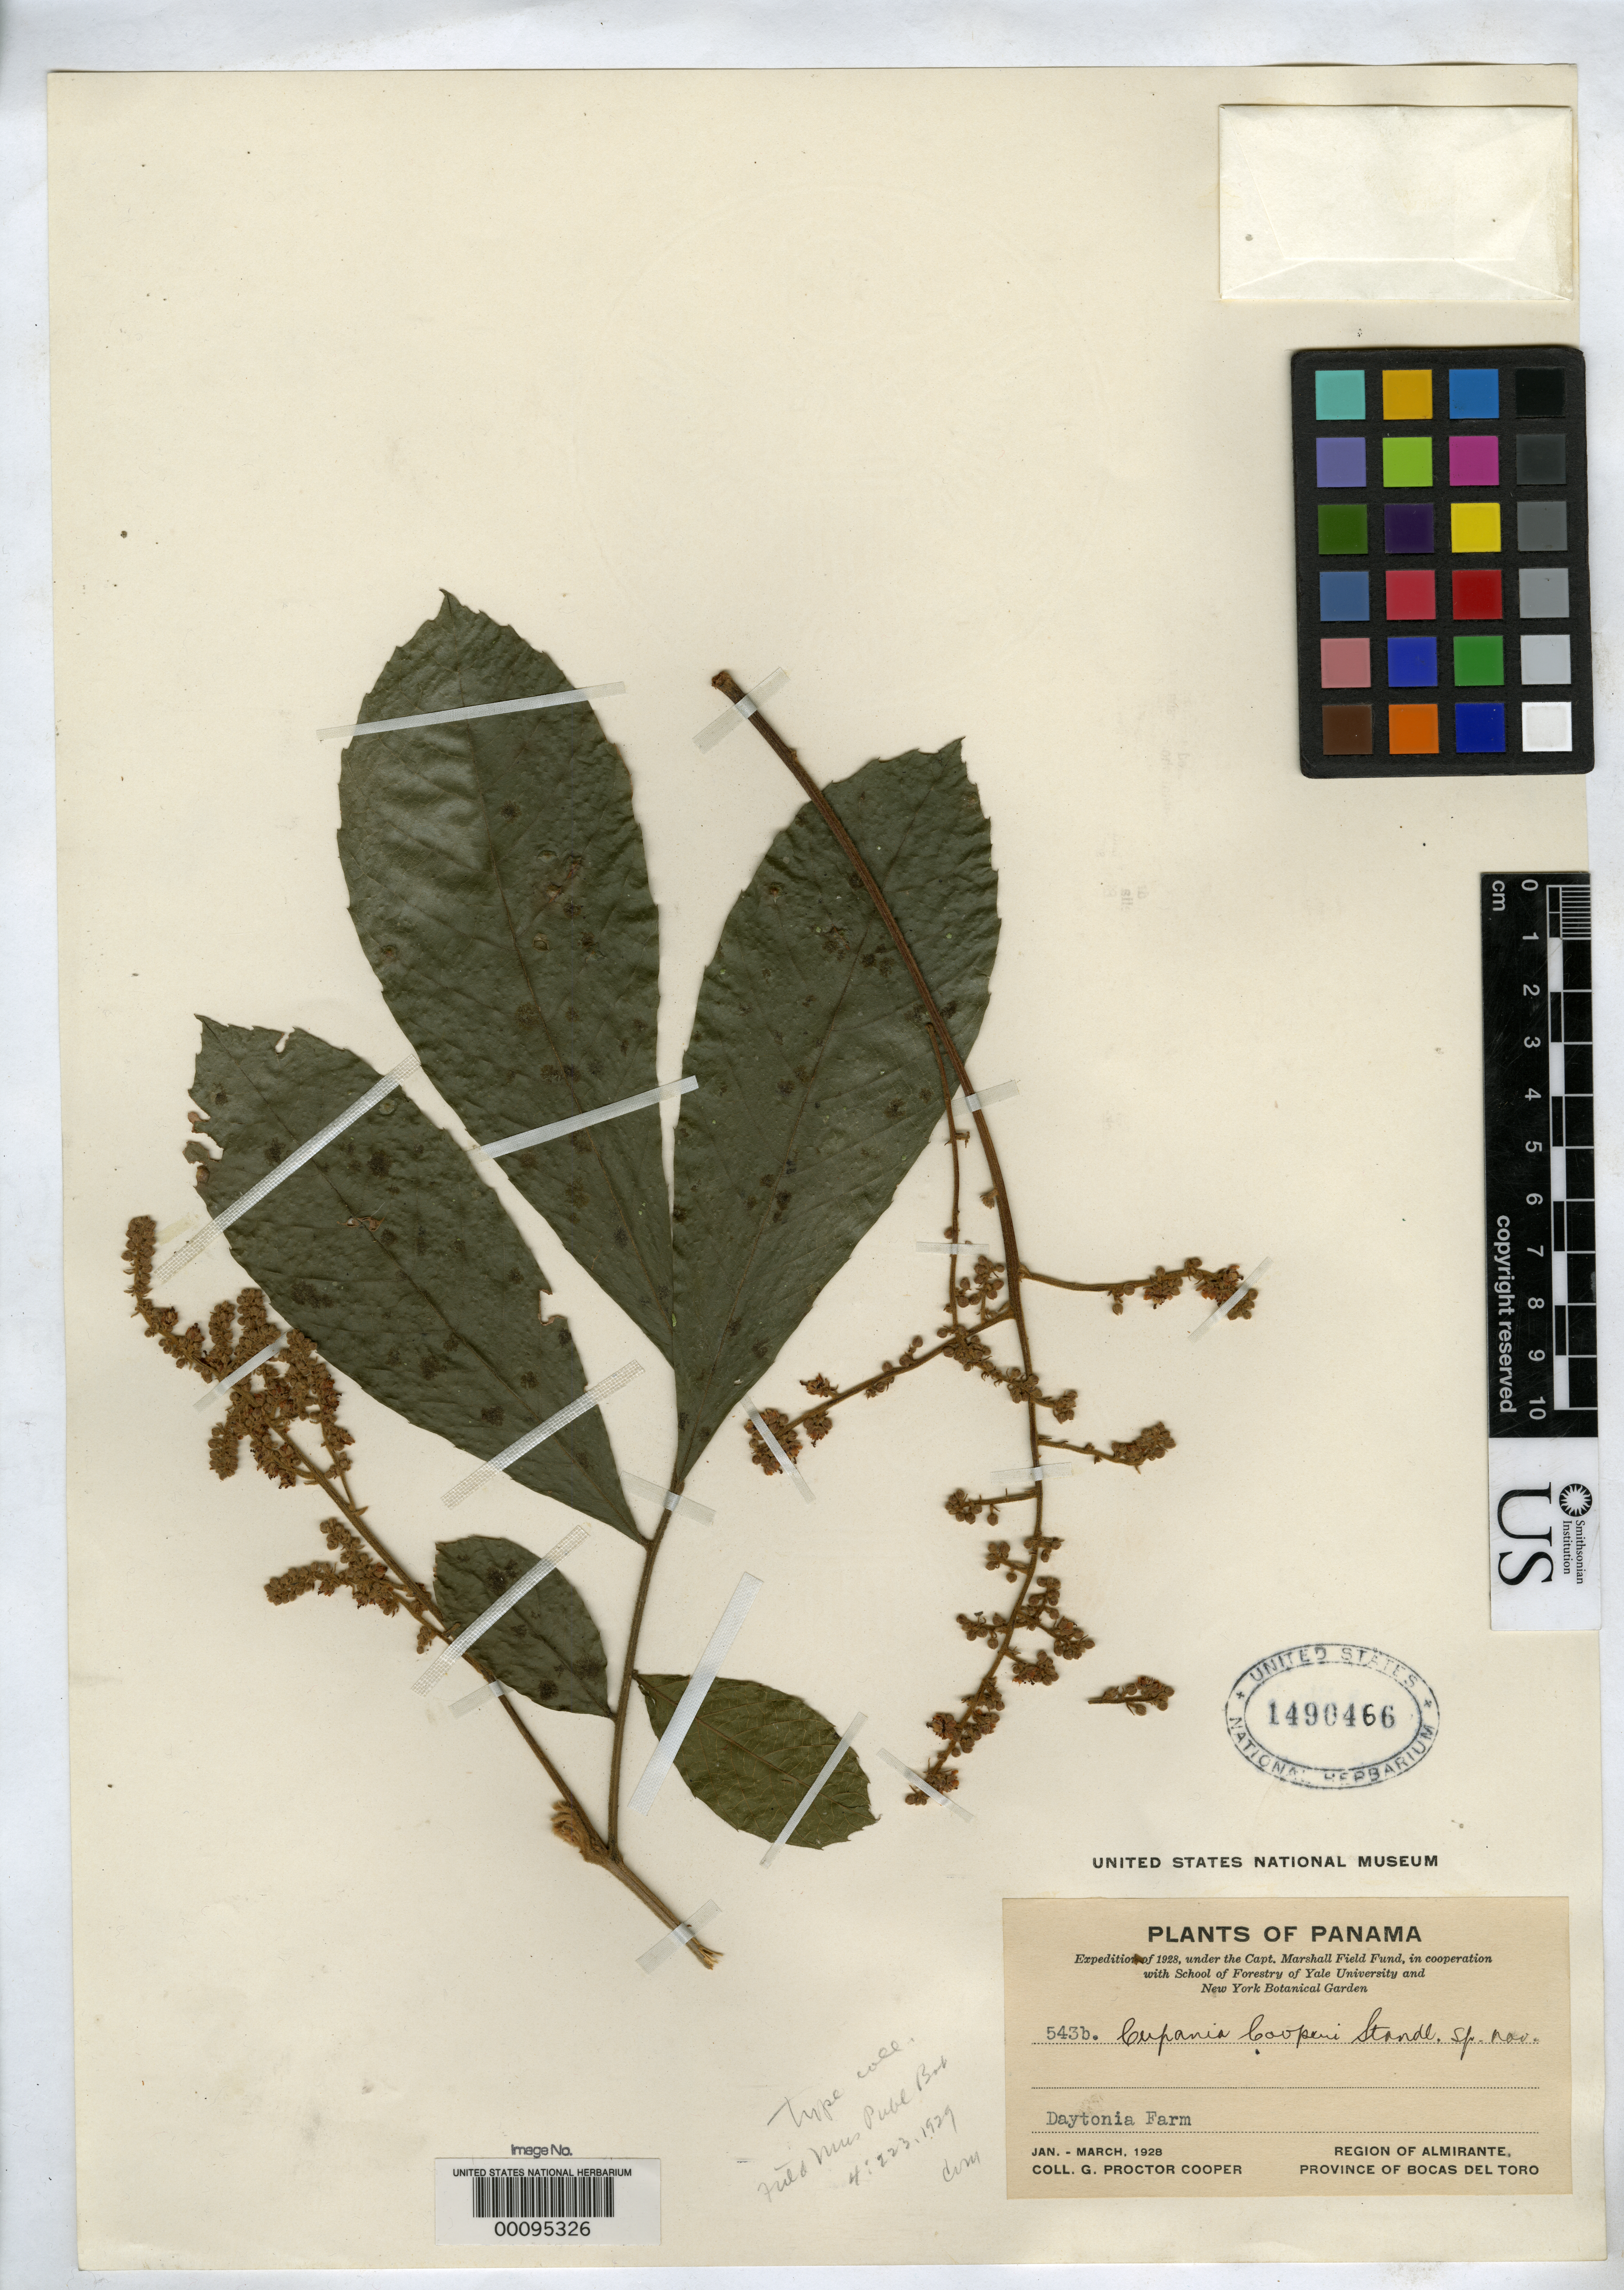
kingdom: Plantae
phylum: Tracheophyta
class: Magnoliopsida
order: Sapindales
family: Sapindaceae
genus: Cupania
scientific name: Cupania cooperi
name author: Standl.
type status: Isotype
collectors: G. Cooper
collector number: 543 b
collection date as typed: Jan 1928 to -- Mar 1928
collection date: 1928-01/1928-03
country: Panama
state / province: Bocas del Toro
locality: Almirante.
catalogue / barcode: US 1490466